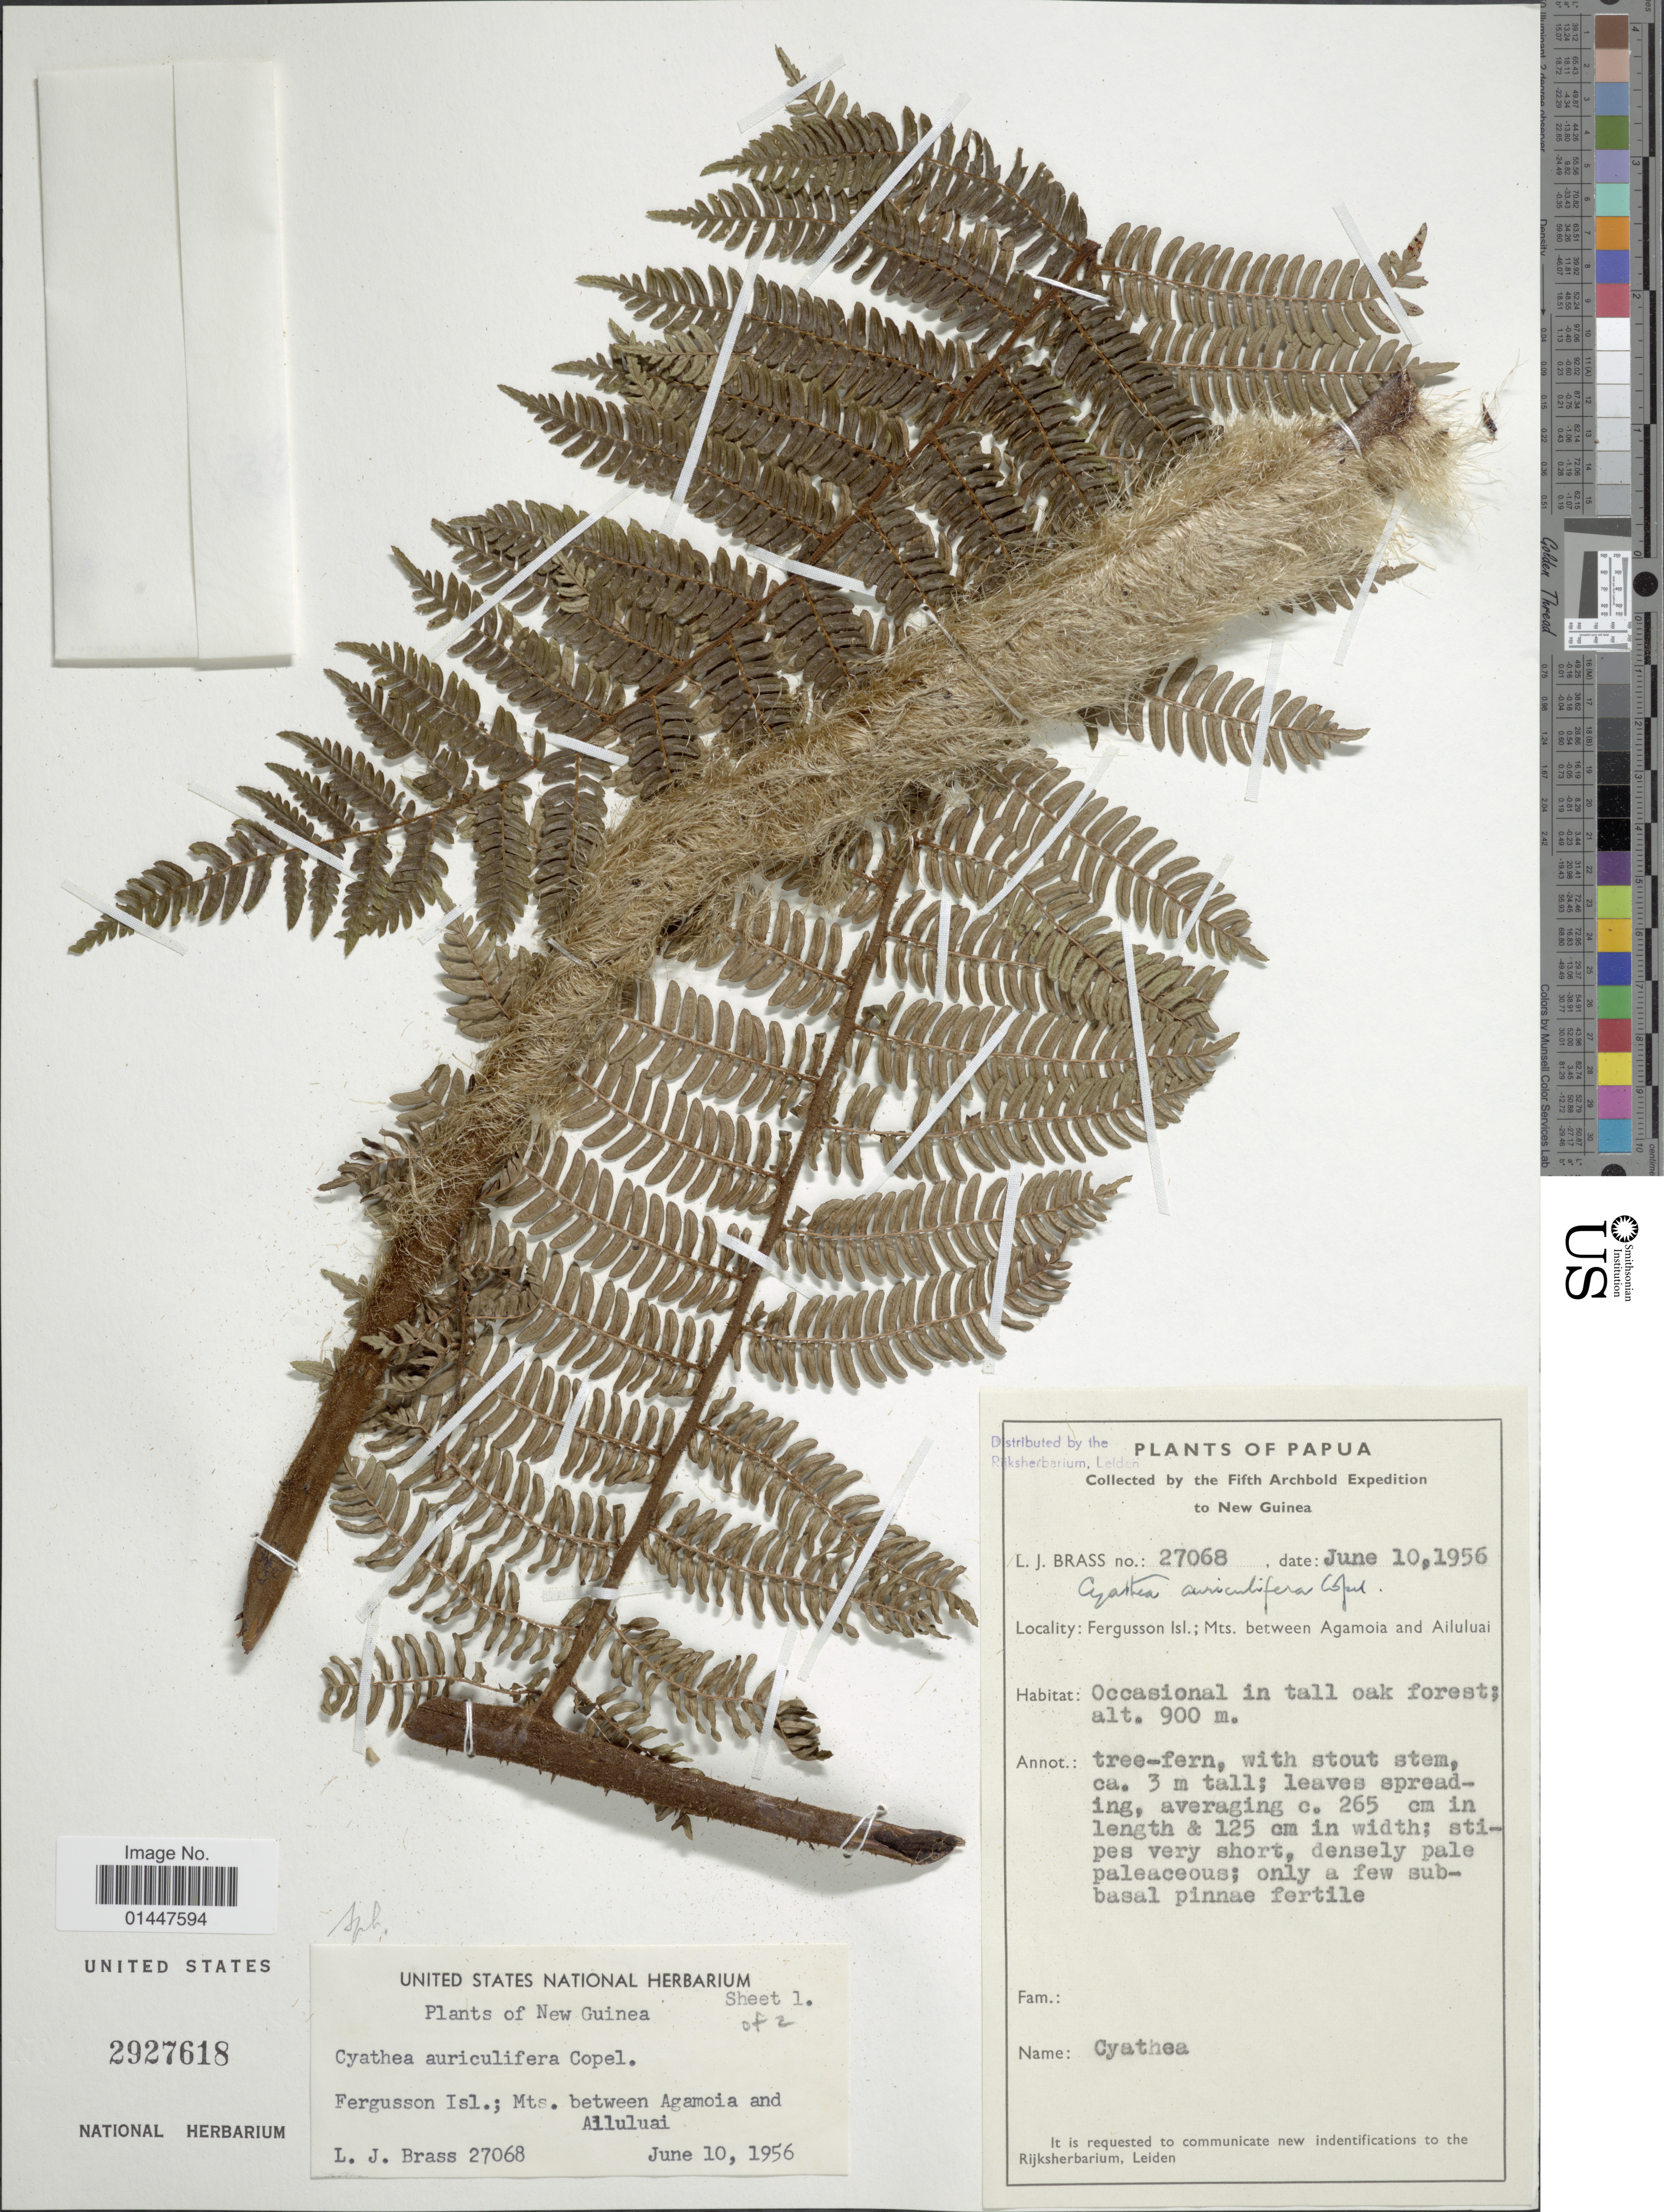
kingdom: Plantae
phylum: Tracheophyta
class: Polypodiopsida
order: Cyatheales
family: Cyatheaceae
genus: Sphaeropteris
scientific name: Sphaeropteris auriculifera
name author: (Copel.) R.M. Tryon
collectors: L. J. Brass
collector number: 27068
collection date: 1956-06-10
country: Papua New Guinea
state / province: Milne Bay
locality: Papua. New Guinea. Fergusson Isl.; Mts between Agamoia and Ailuluao. occasional in tall oak forest.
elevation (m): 900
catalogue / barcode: US 2927618